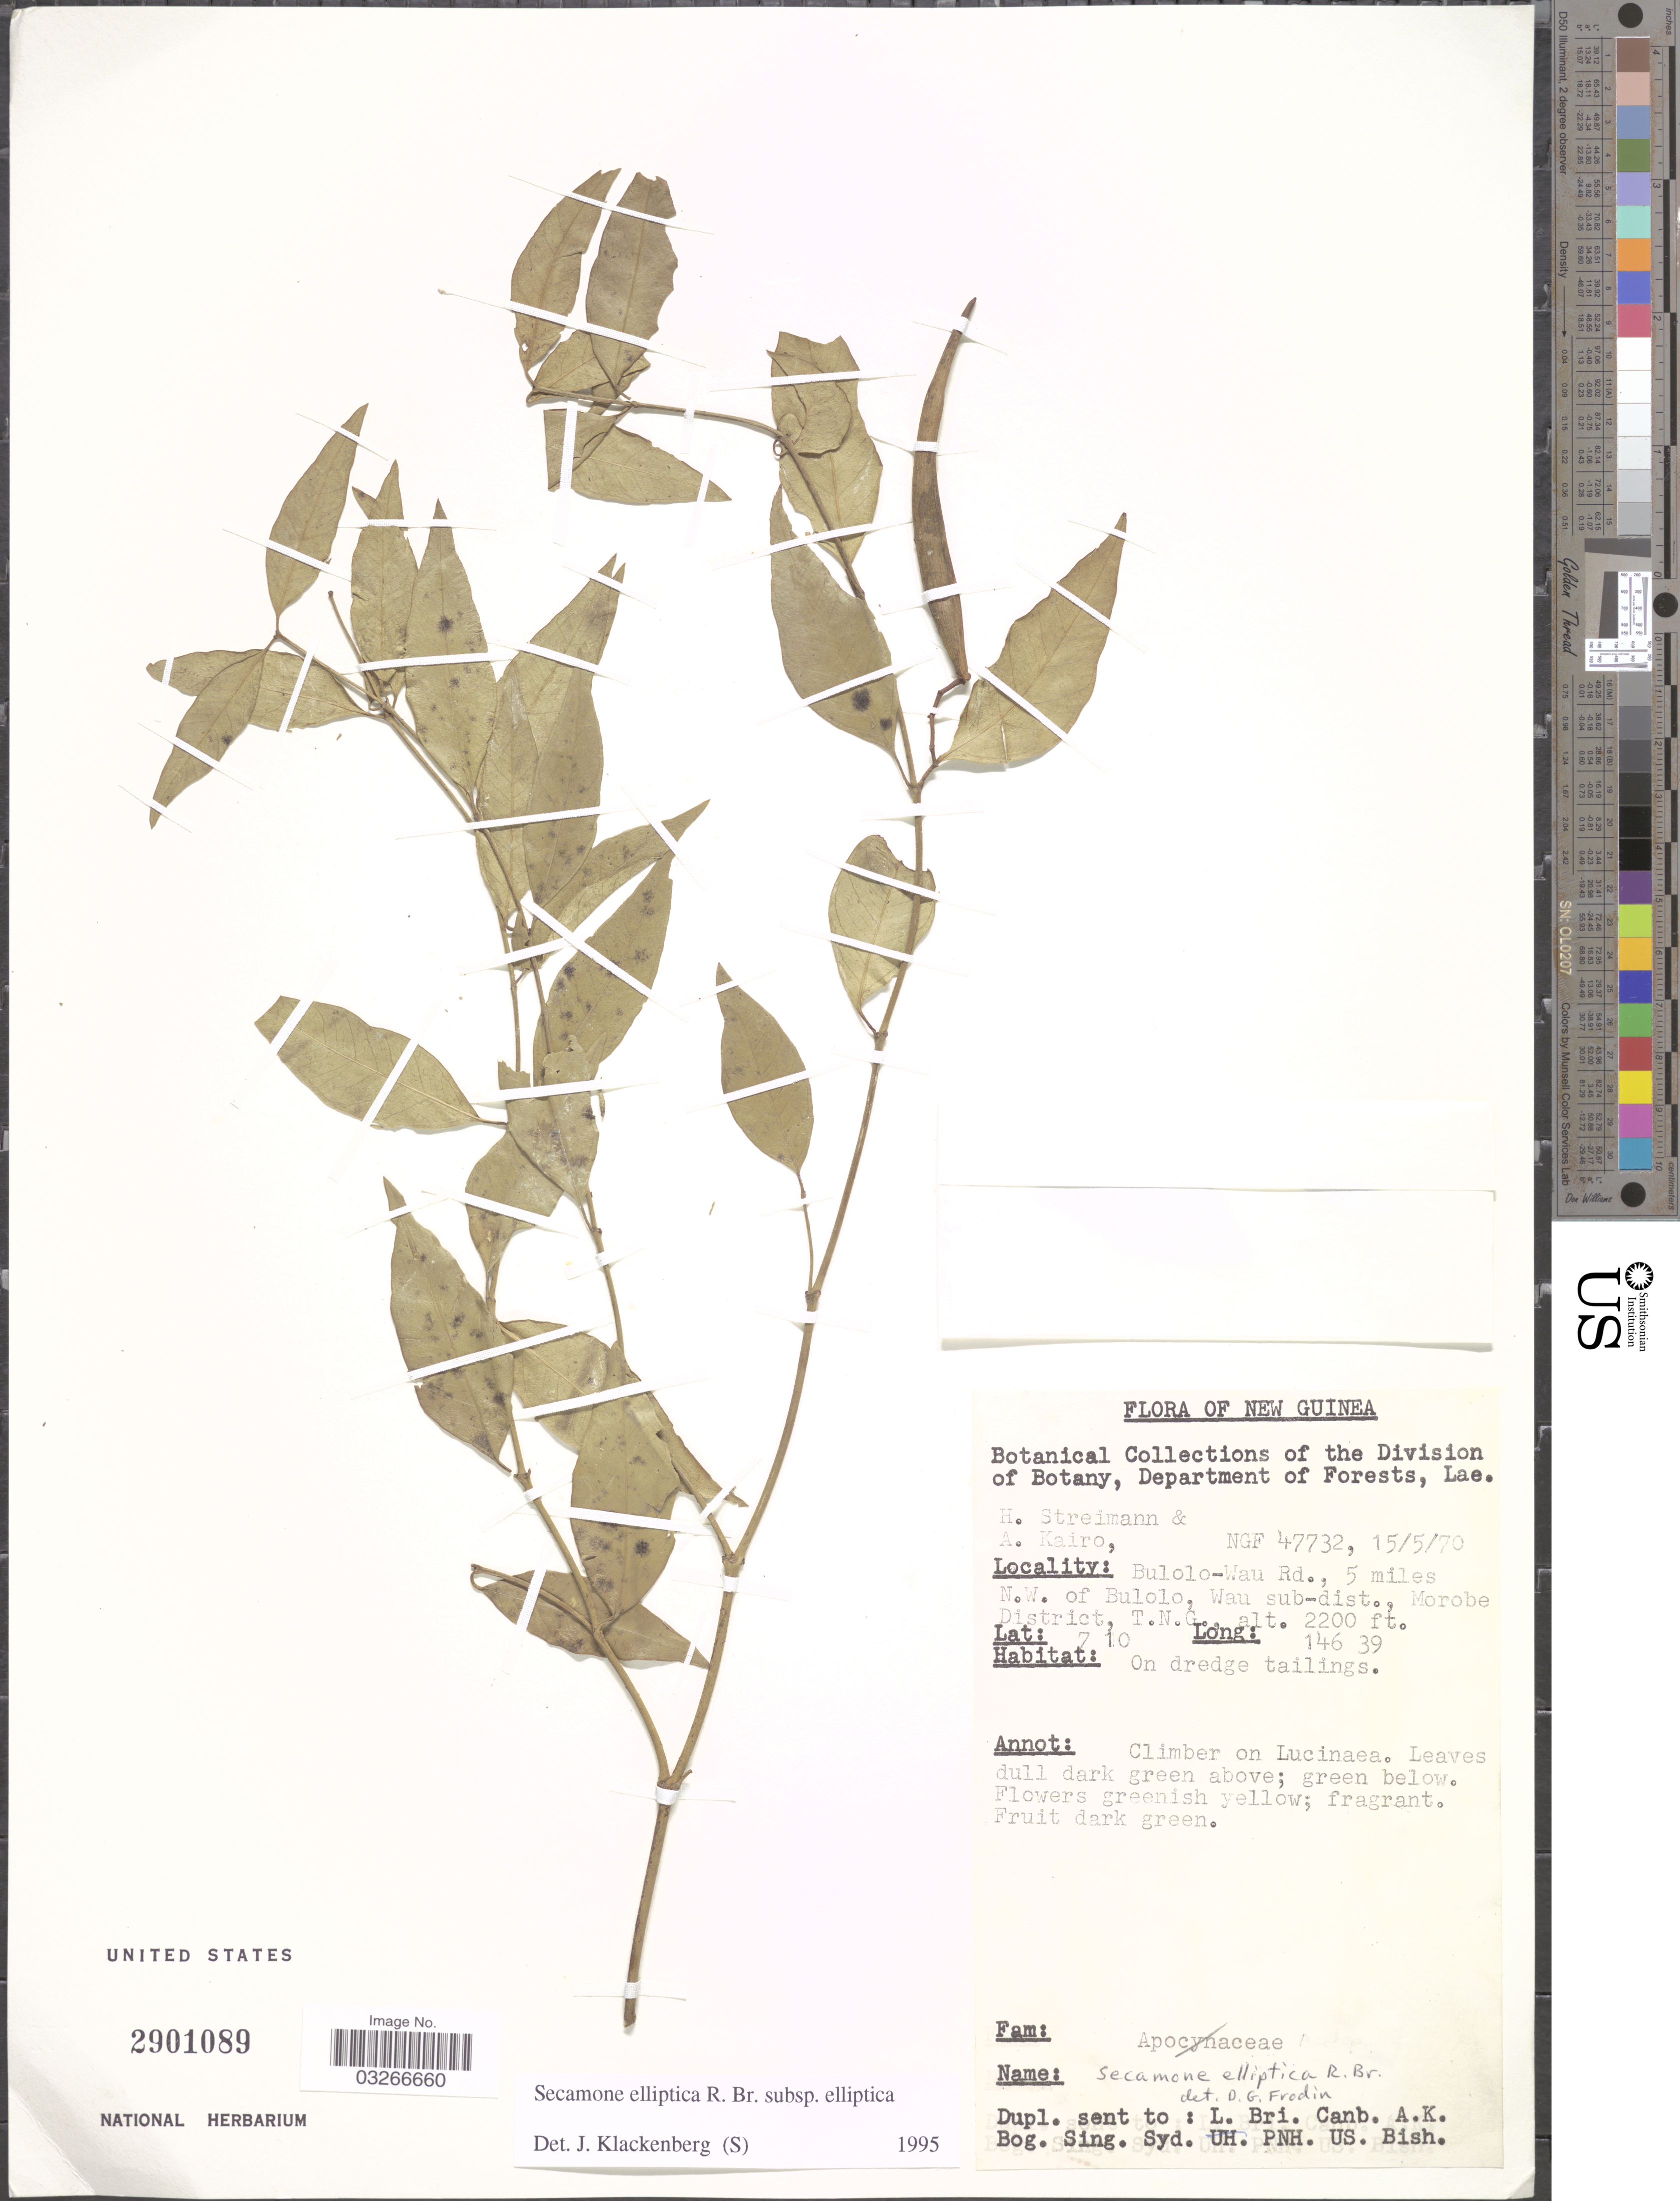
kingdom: Plantae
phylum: Tracheophyta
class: Magnoliopsida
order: Gentianales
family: Apocynaceae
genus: Secamone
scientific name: Secamone elliptica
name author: R. Br.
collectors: H. Streimann & A. Kairo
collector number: NGF 47732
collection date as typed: Transcribed d/m/y: 15/5/70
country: Papua New Guinea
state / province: Morobe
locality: New Guinea. Bulolo-Wau Rd., 5 miles N.W. of Bulolo, Wau sub-dist., Morobe District, T.N.G.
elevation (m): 671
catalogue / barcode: US 2901089